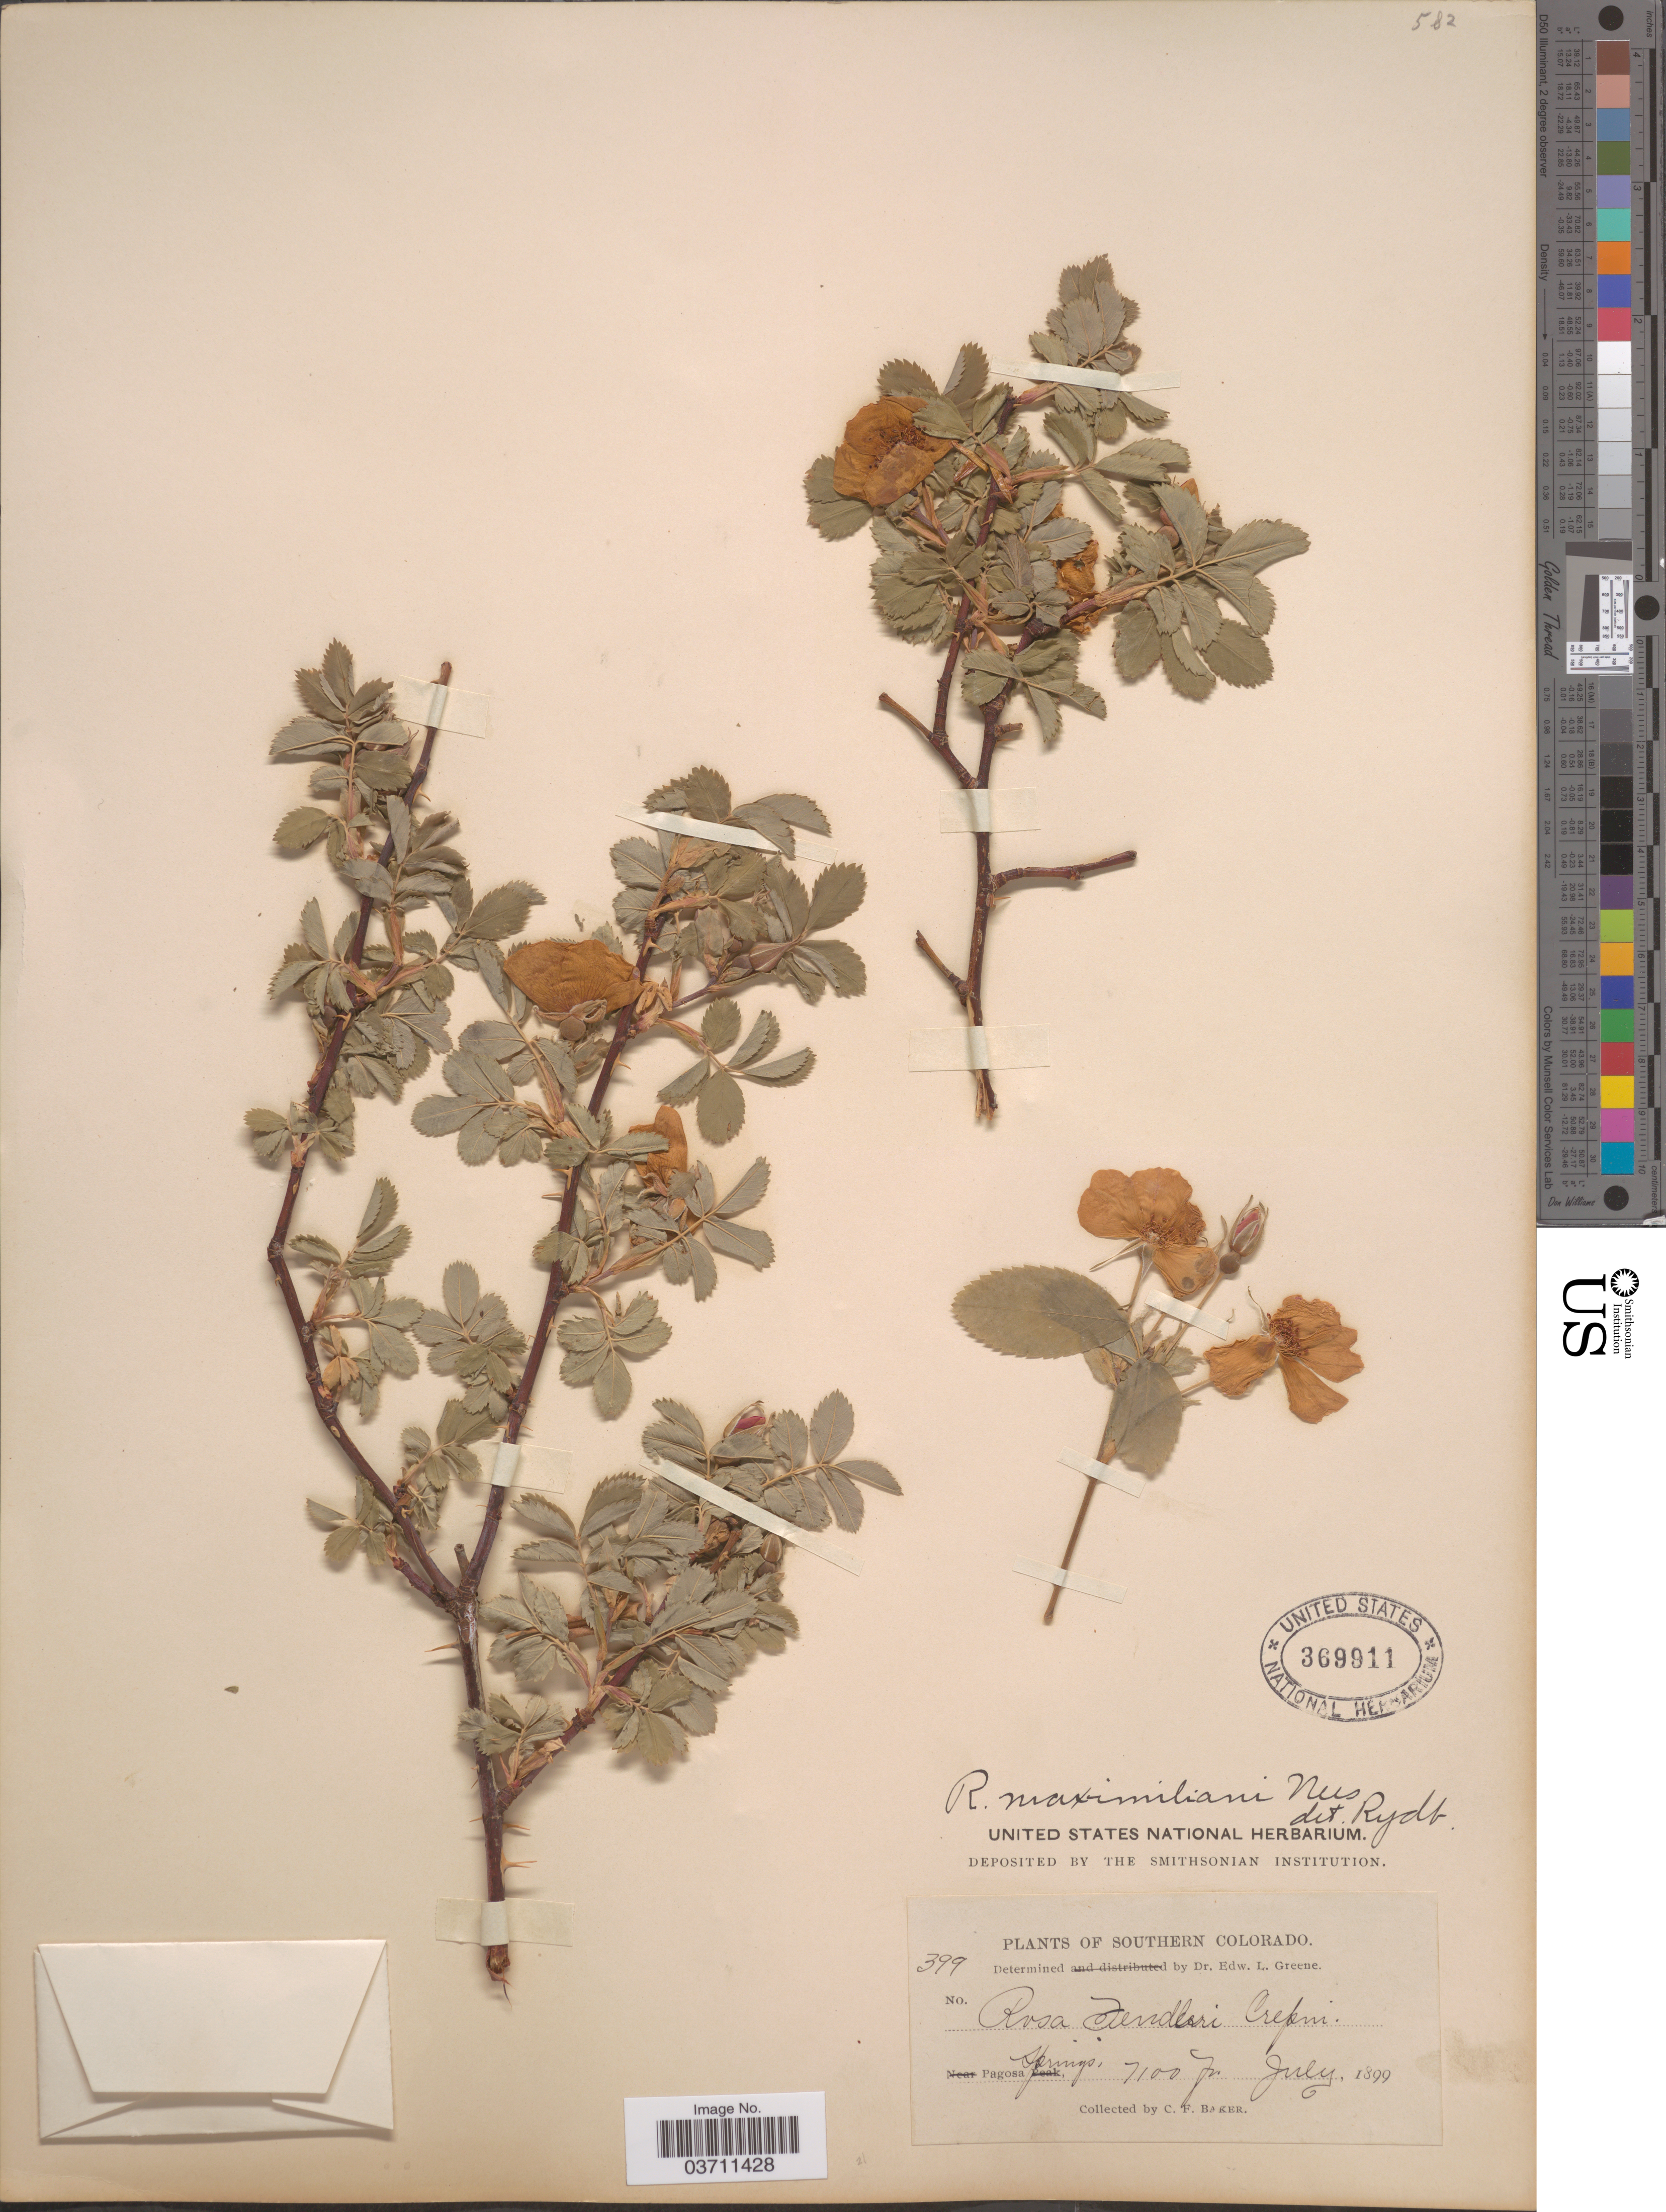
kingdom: Plantae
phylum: Tracheophyta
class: Magnoliopsida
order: Rosales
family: Rosaceae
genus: Rosa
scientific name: Rosa maximiliani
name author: Nees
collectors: C. F. Baker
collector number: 399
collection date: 1899-07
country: United States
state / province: Colorado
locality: Southern Colorado. Pagosa Springs.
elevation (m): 2164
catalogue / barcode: US 369911